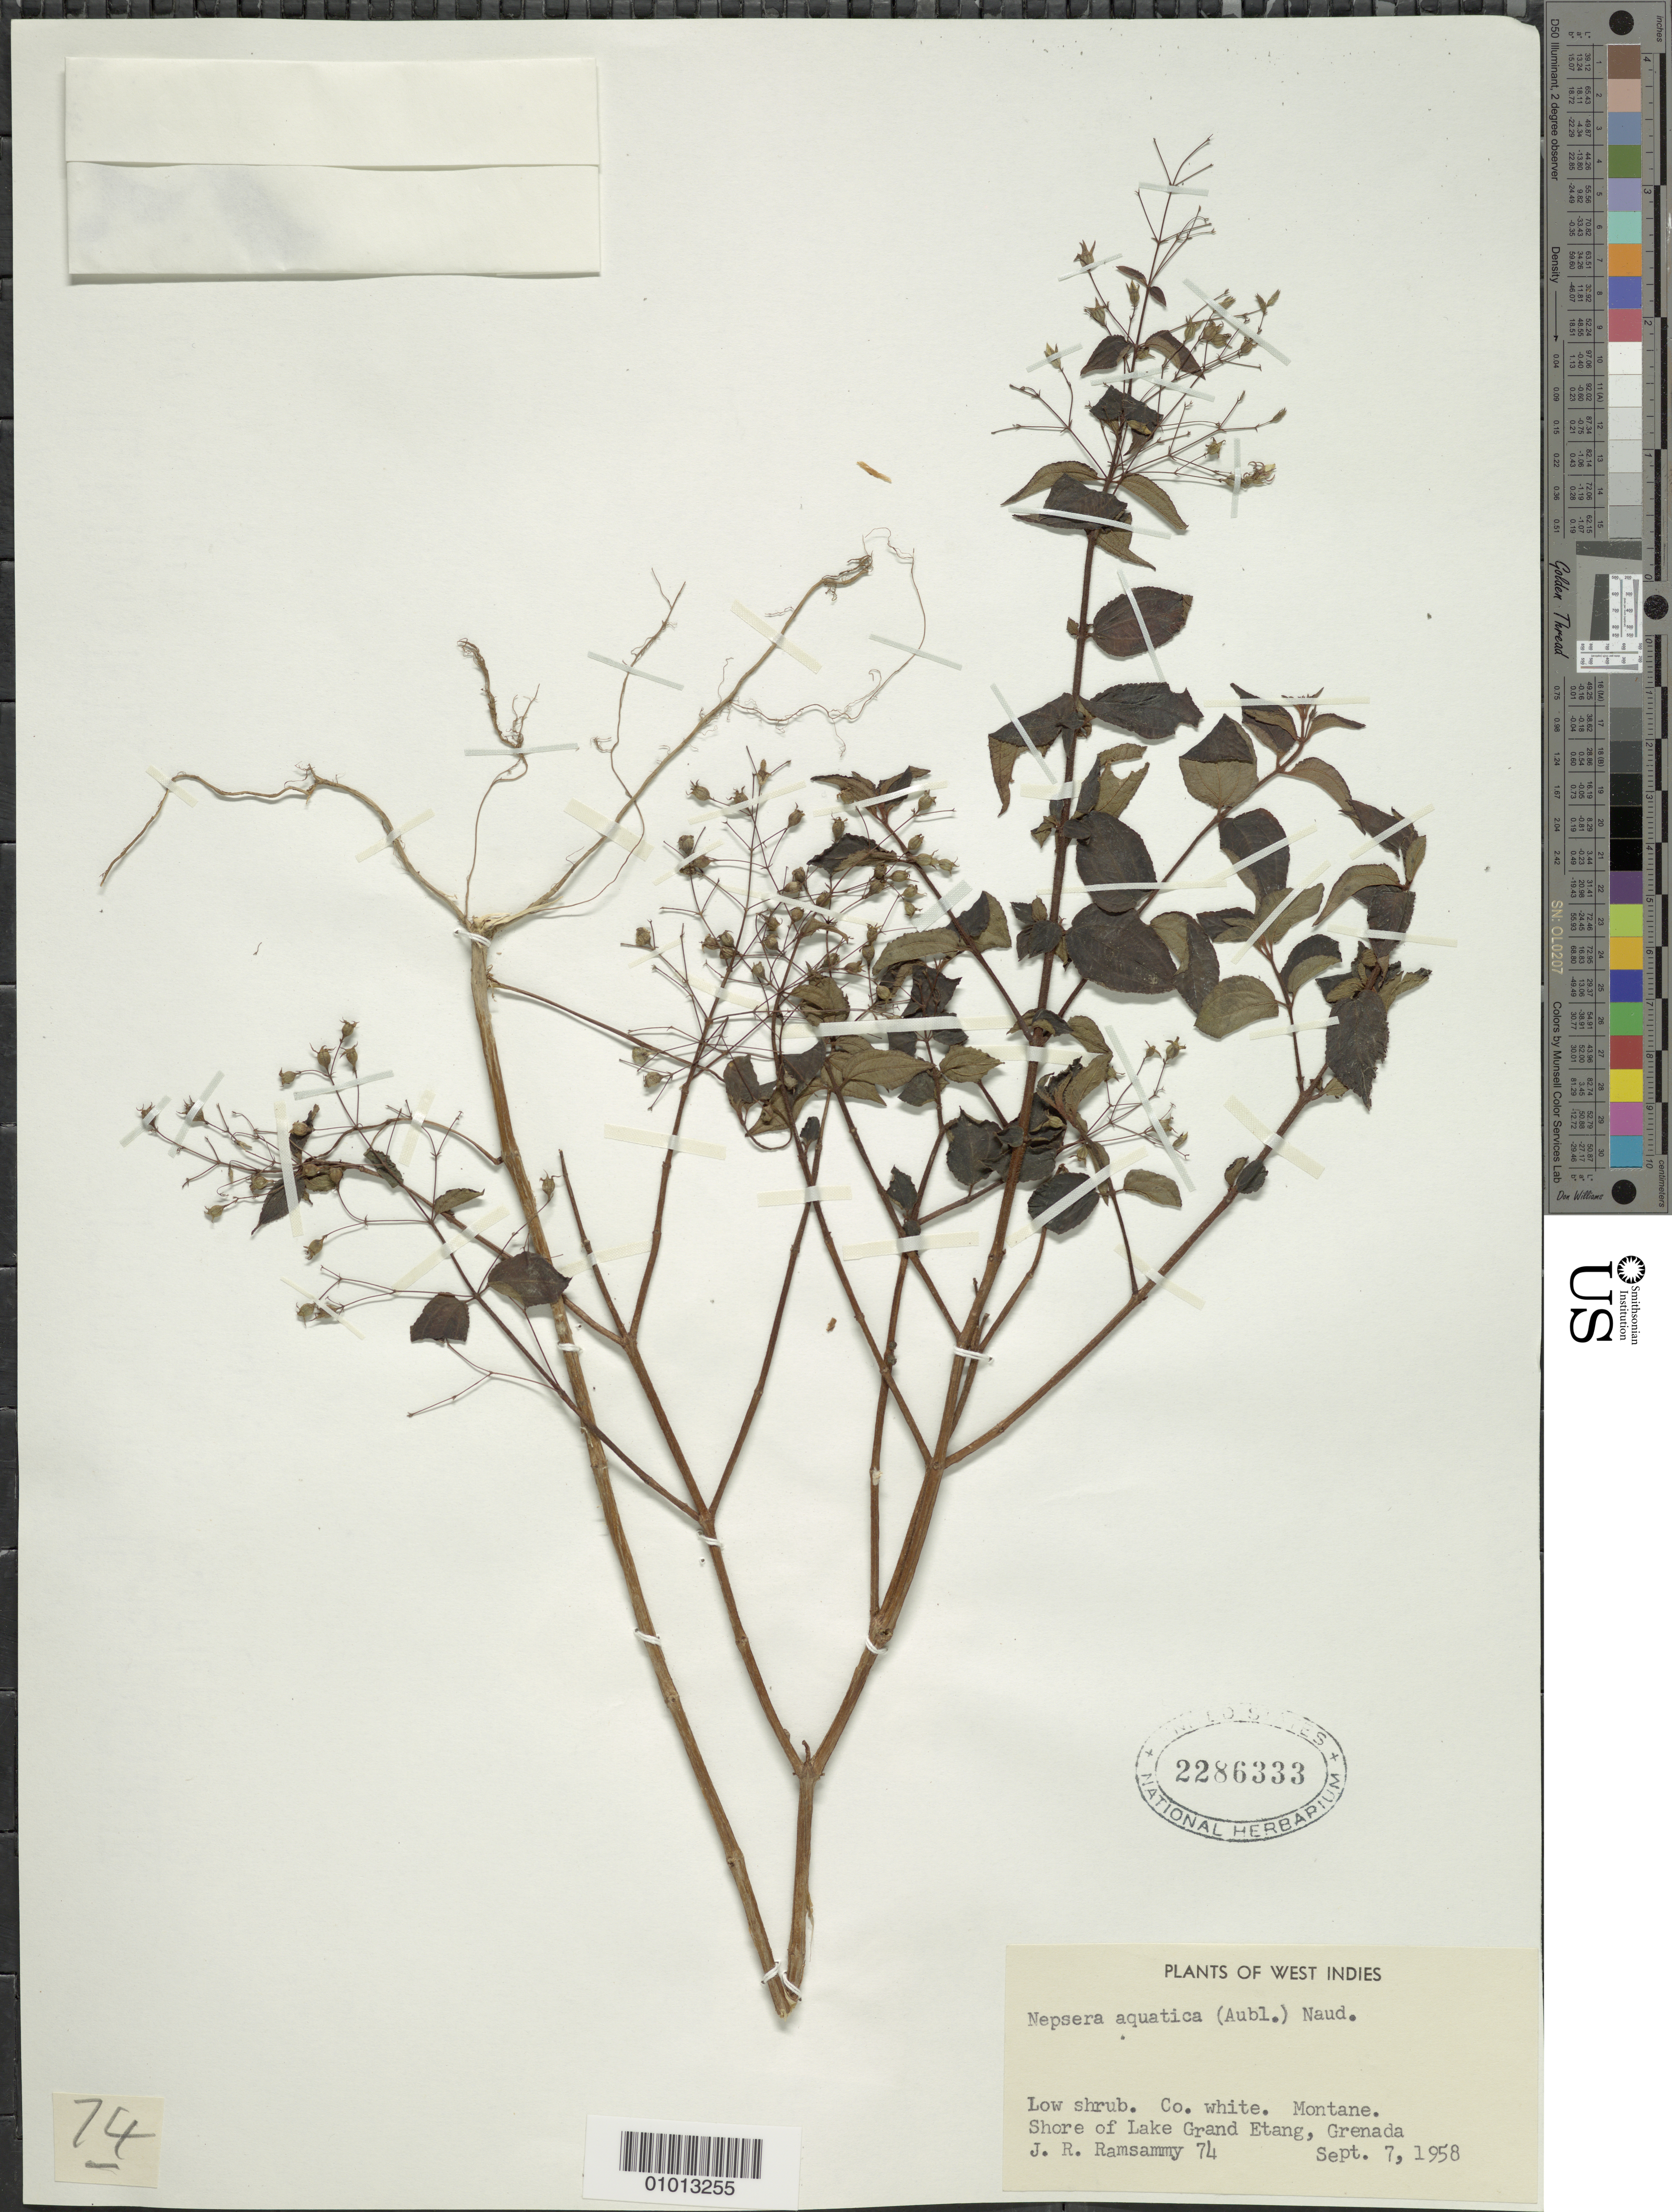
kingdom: Plantae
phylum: Tracheophyta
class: Magnoliopsida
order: Myrtales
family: Melastomataceae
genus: Nepsera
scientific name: Nepsera aquatica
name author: (Aubl.) Naudin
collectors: J. Ramsammy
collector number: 74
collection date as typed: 07 Sep 1958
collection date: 1958-09-07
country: Grenada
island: Grenada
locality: Shore of Lake Grand Etang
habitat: Montane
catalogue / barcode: US 2286333